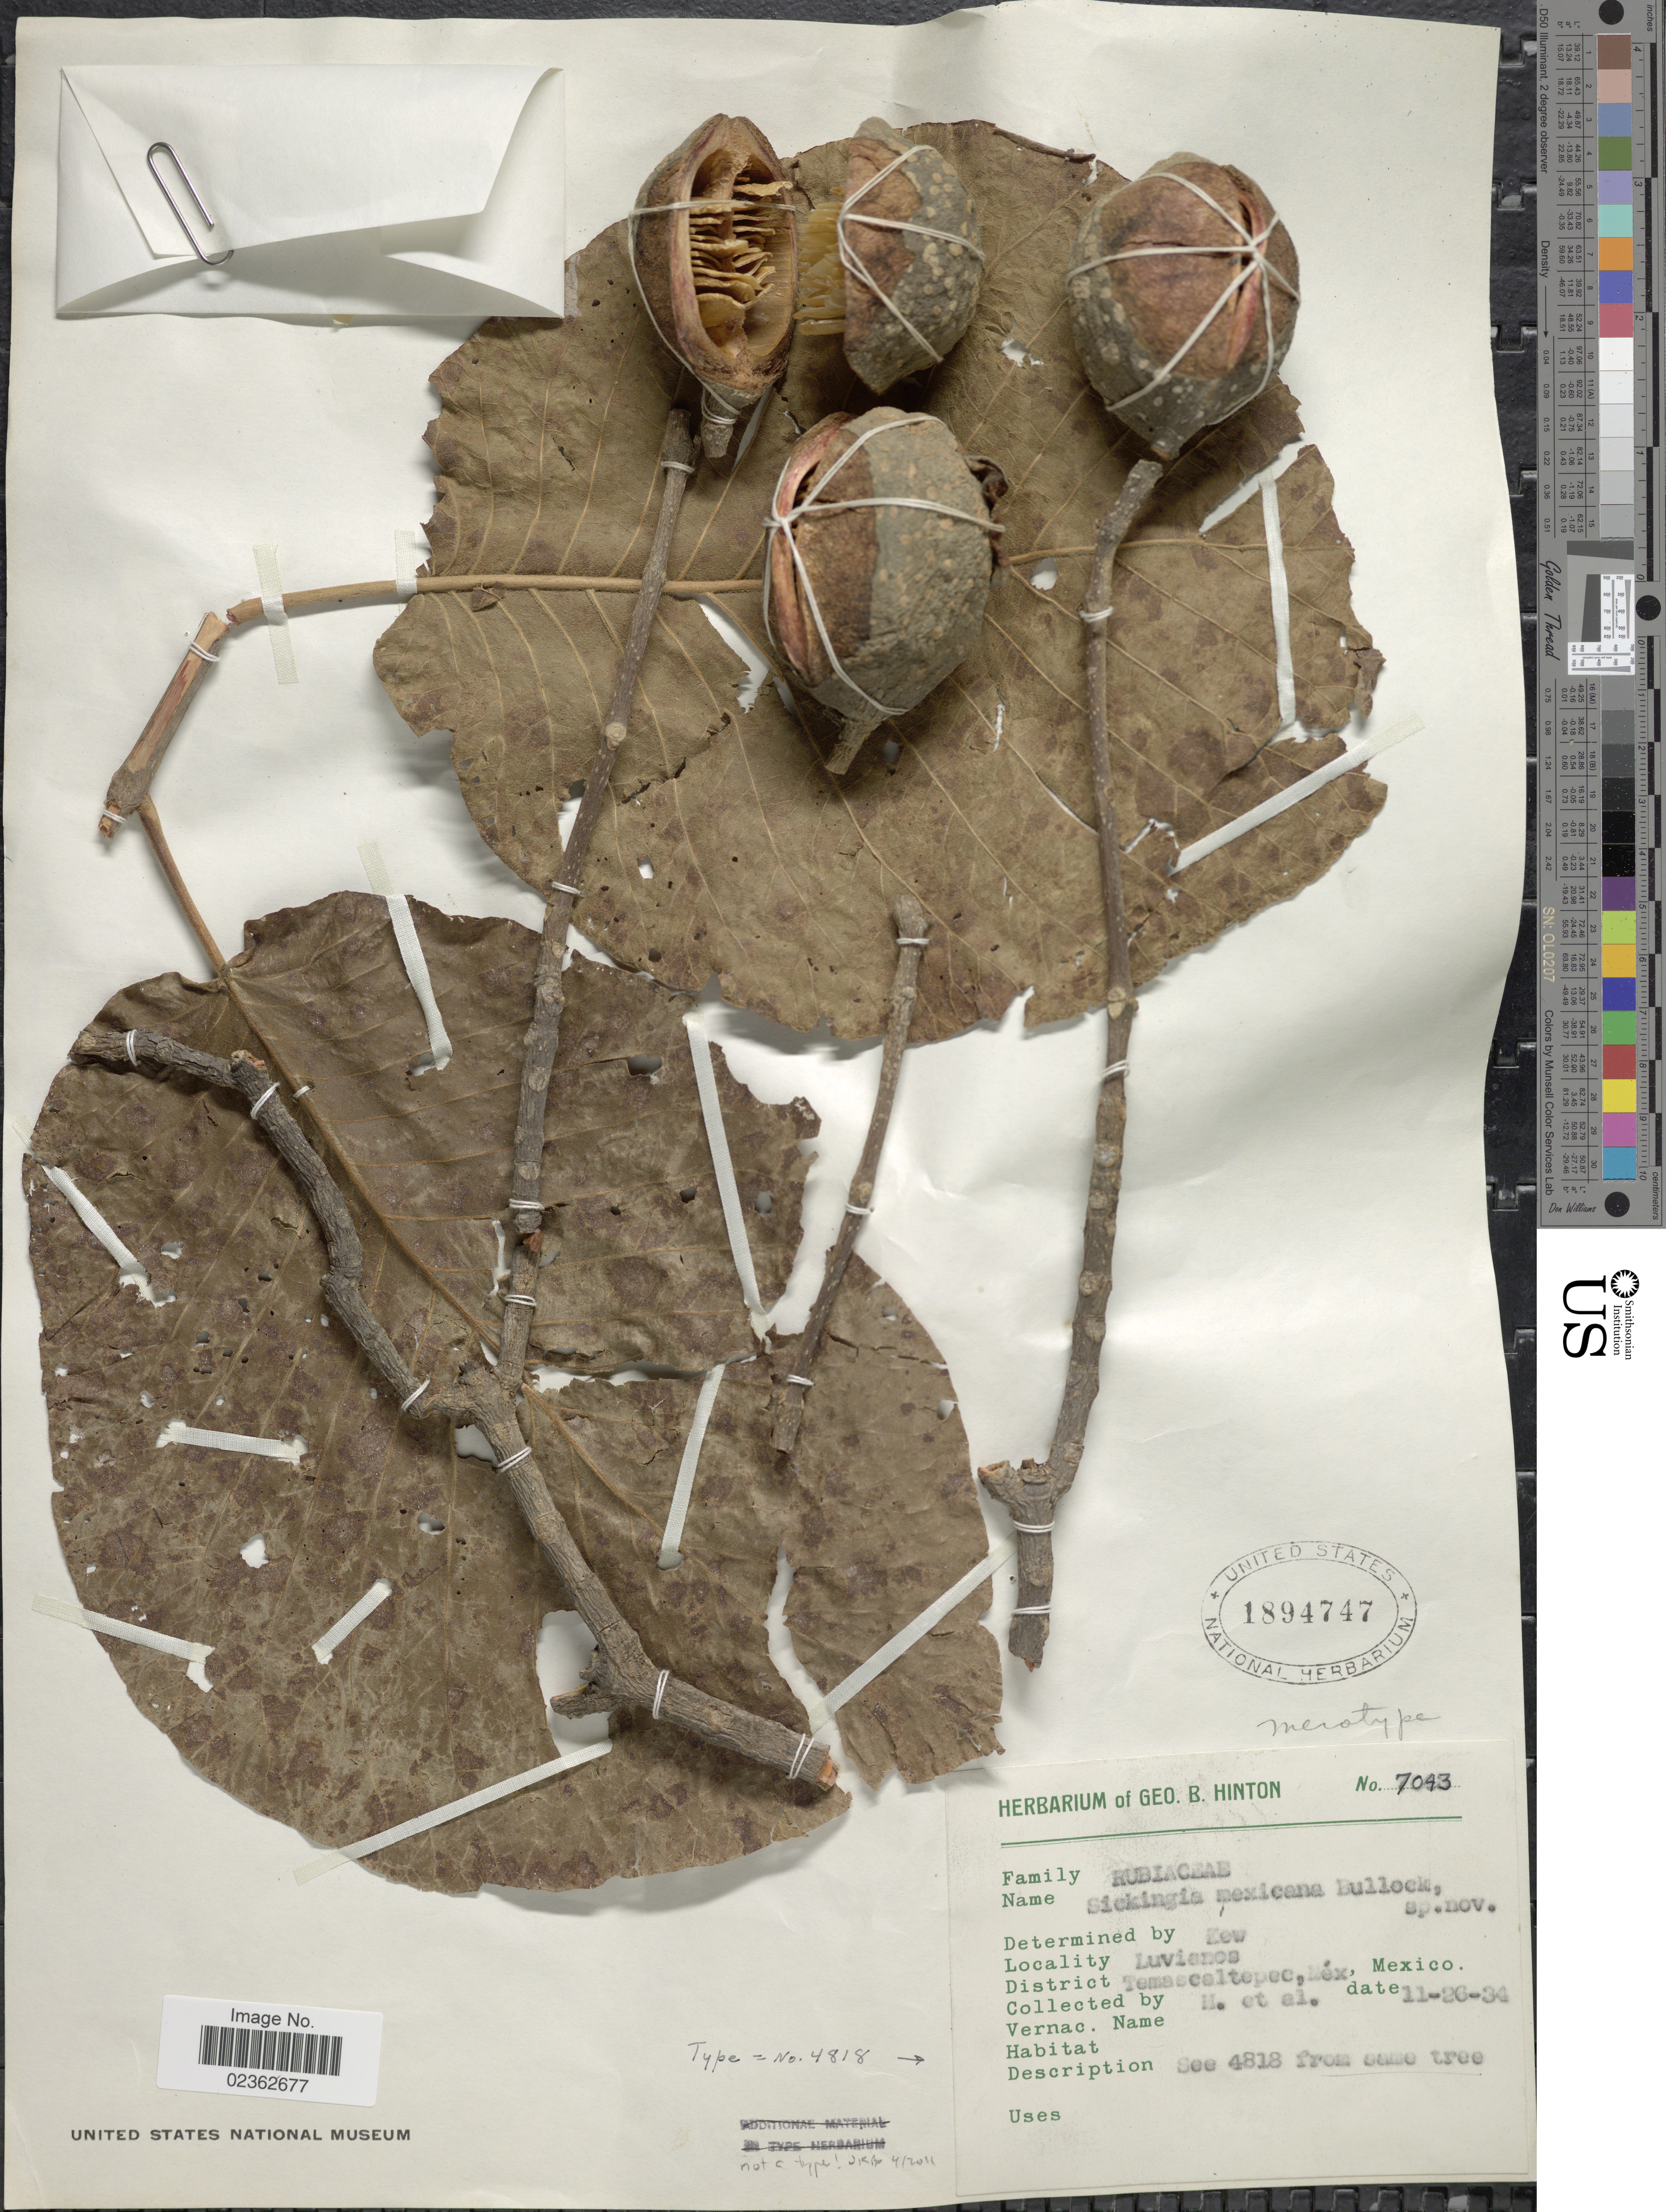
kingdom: Plantae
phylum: Tracheophyta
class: Magnoliopsida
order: Gentianales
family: Rubiaceae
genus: Simira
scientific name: Simira mexicana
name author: (Bullock) Steyerm.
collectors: G. B. Hinton & et al.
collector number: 7043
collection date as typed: Transcribed d/m/y: 26/11/34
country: Mexico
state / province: México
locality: Luvianos, District Temascaltepec.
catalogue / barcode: US 1894747